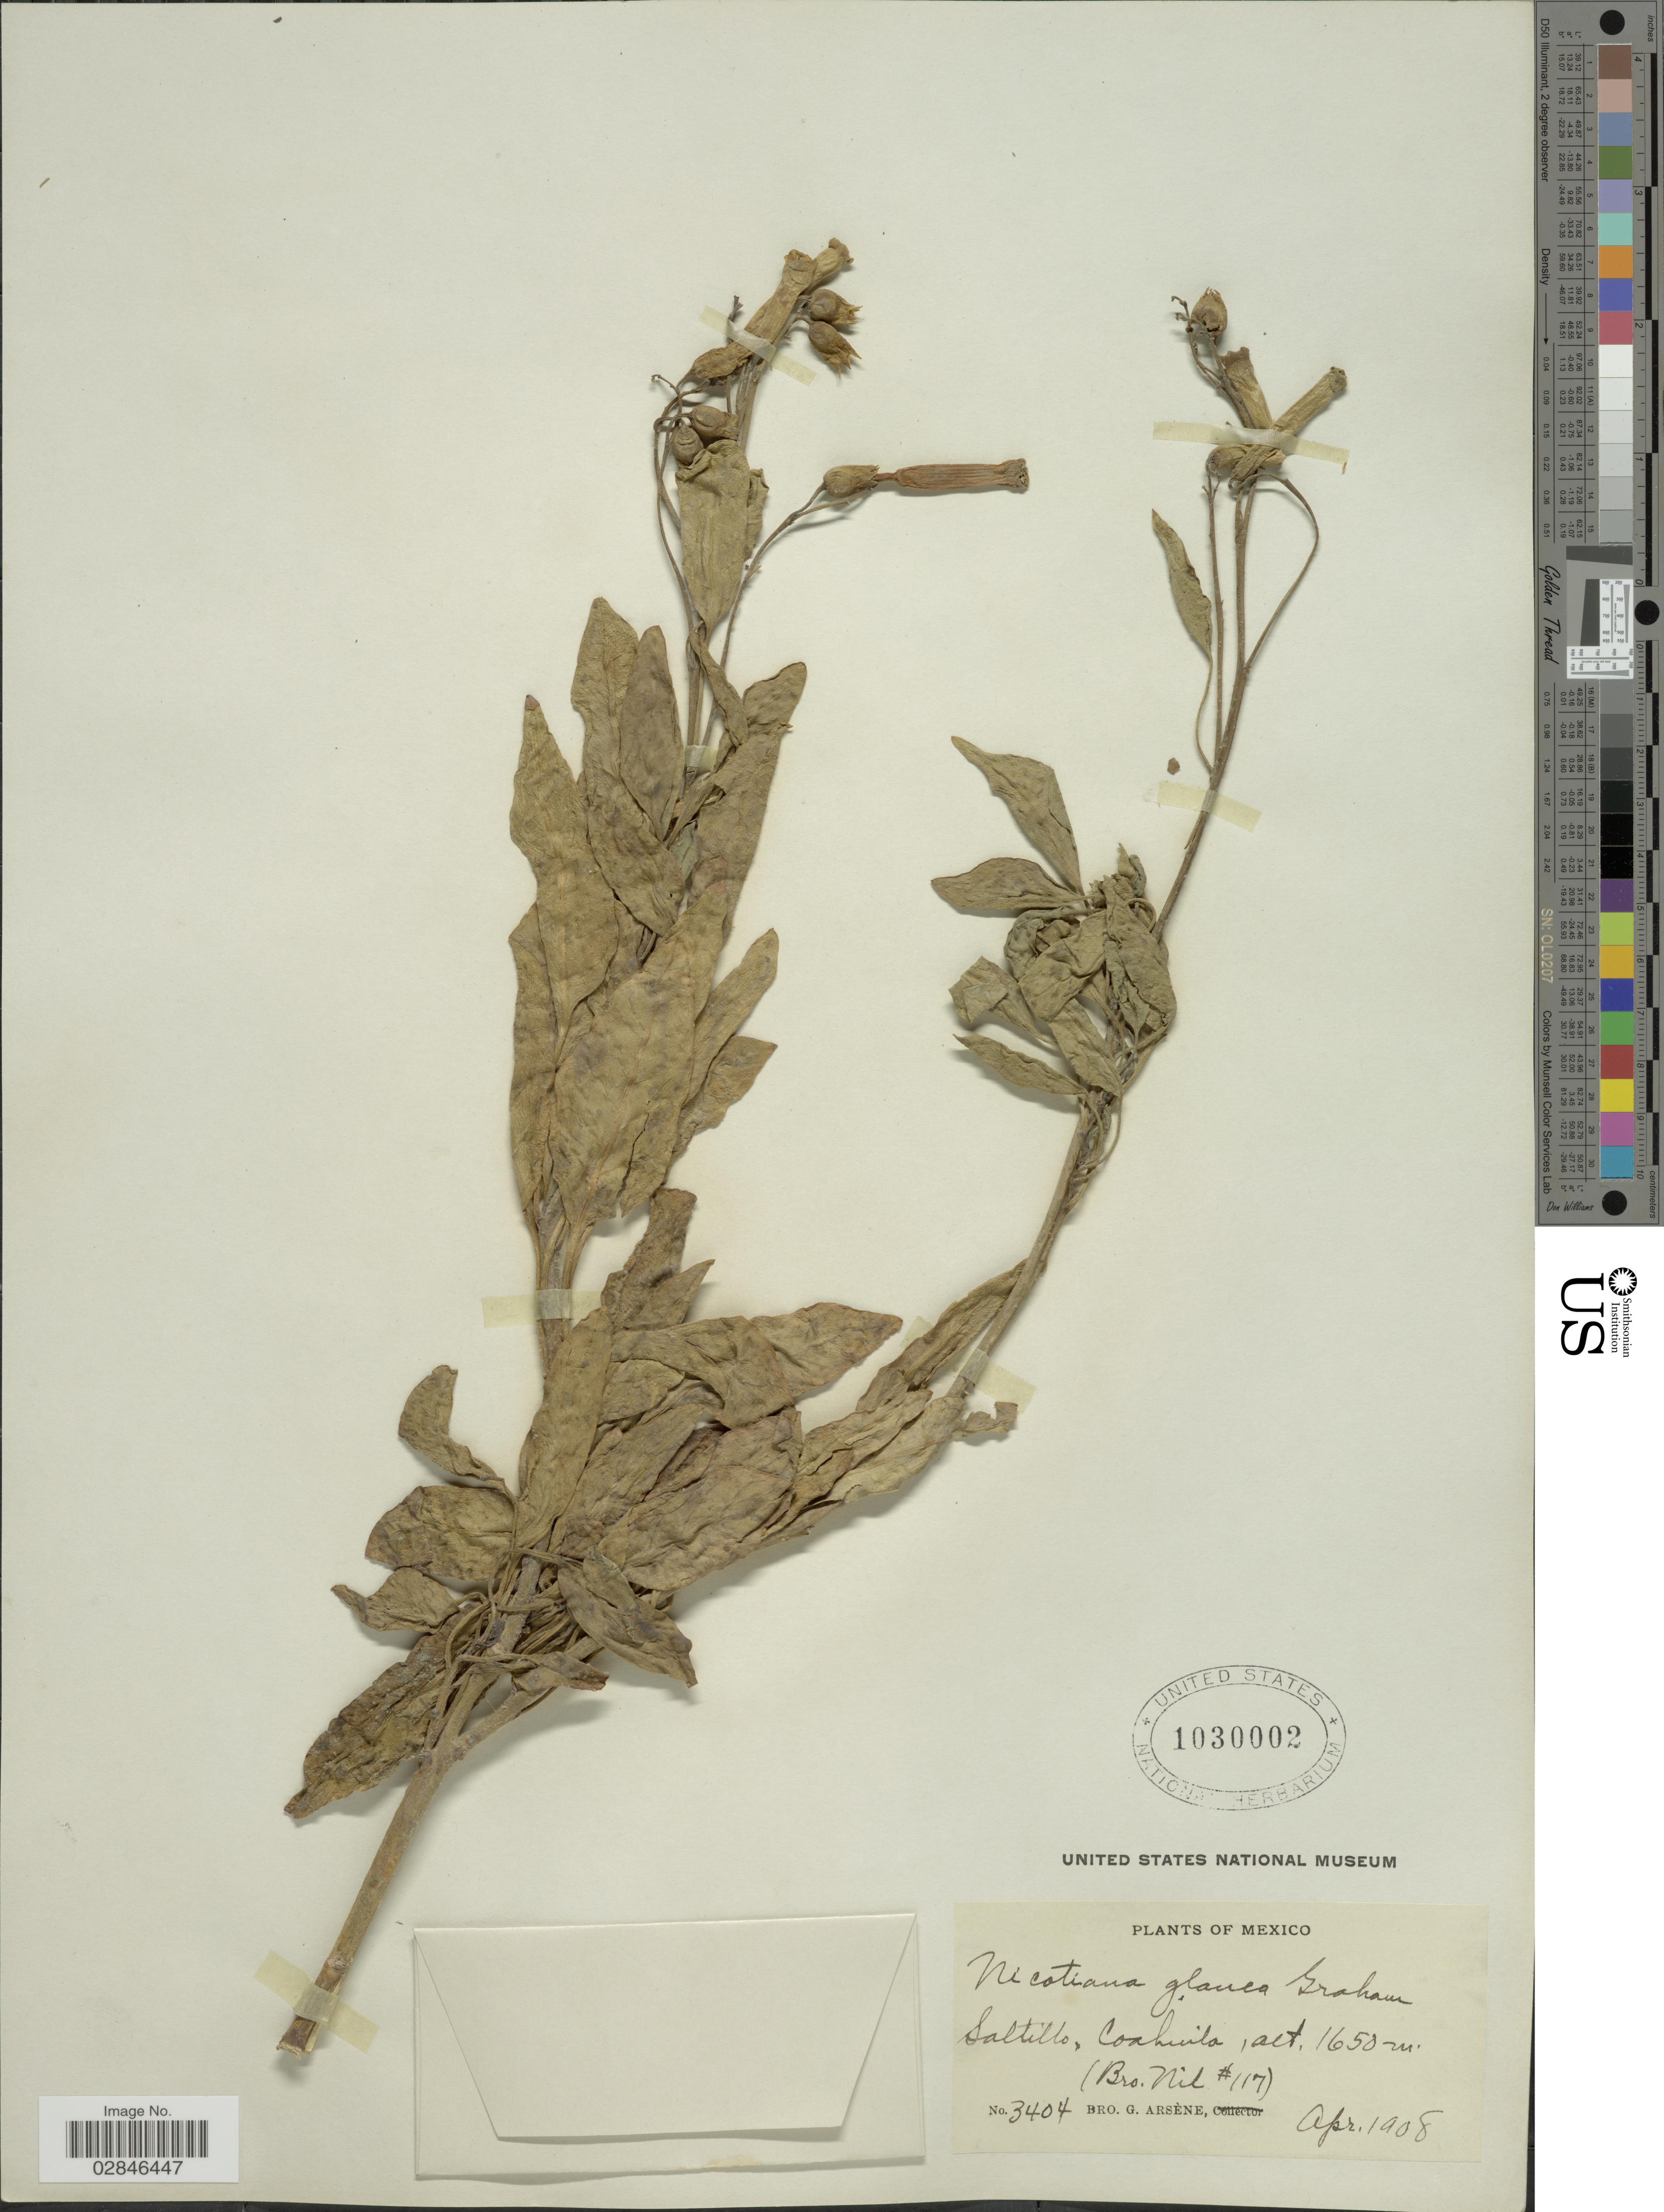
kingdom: Plantae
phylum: Tracheophyta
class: Magnoliopsida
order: Solanales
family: Solanaceae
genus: Nicotiana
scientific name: Nicotiana glauca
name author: Graham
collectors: Bro. G. Arsène & Bro. Nil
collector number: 117/3404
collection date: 1908-04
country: Mexico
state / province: Coahuila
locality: Saltillo, Coahuila.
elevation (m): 1650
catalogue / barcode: US 1030002